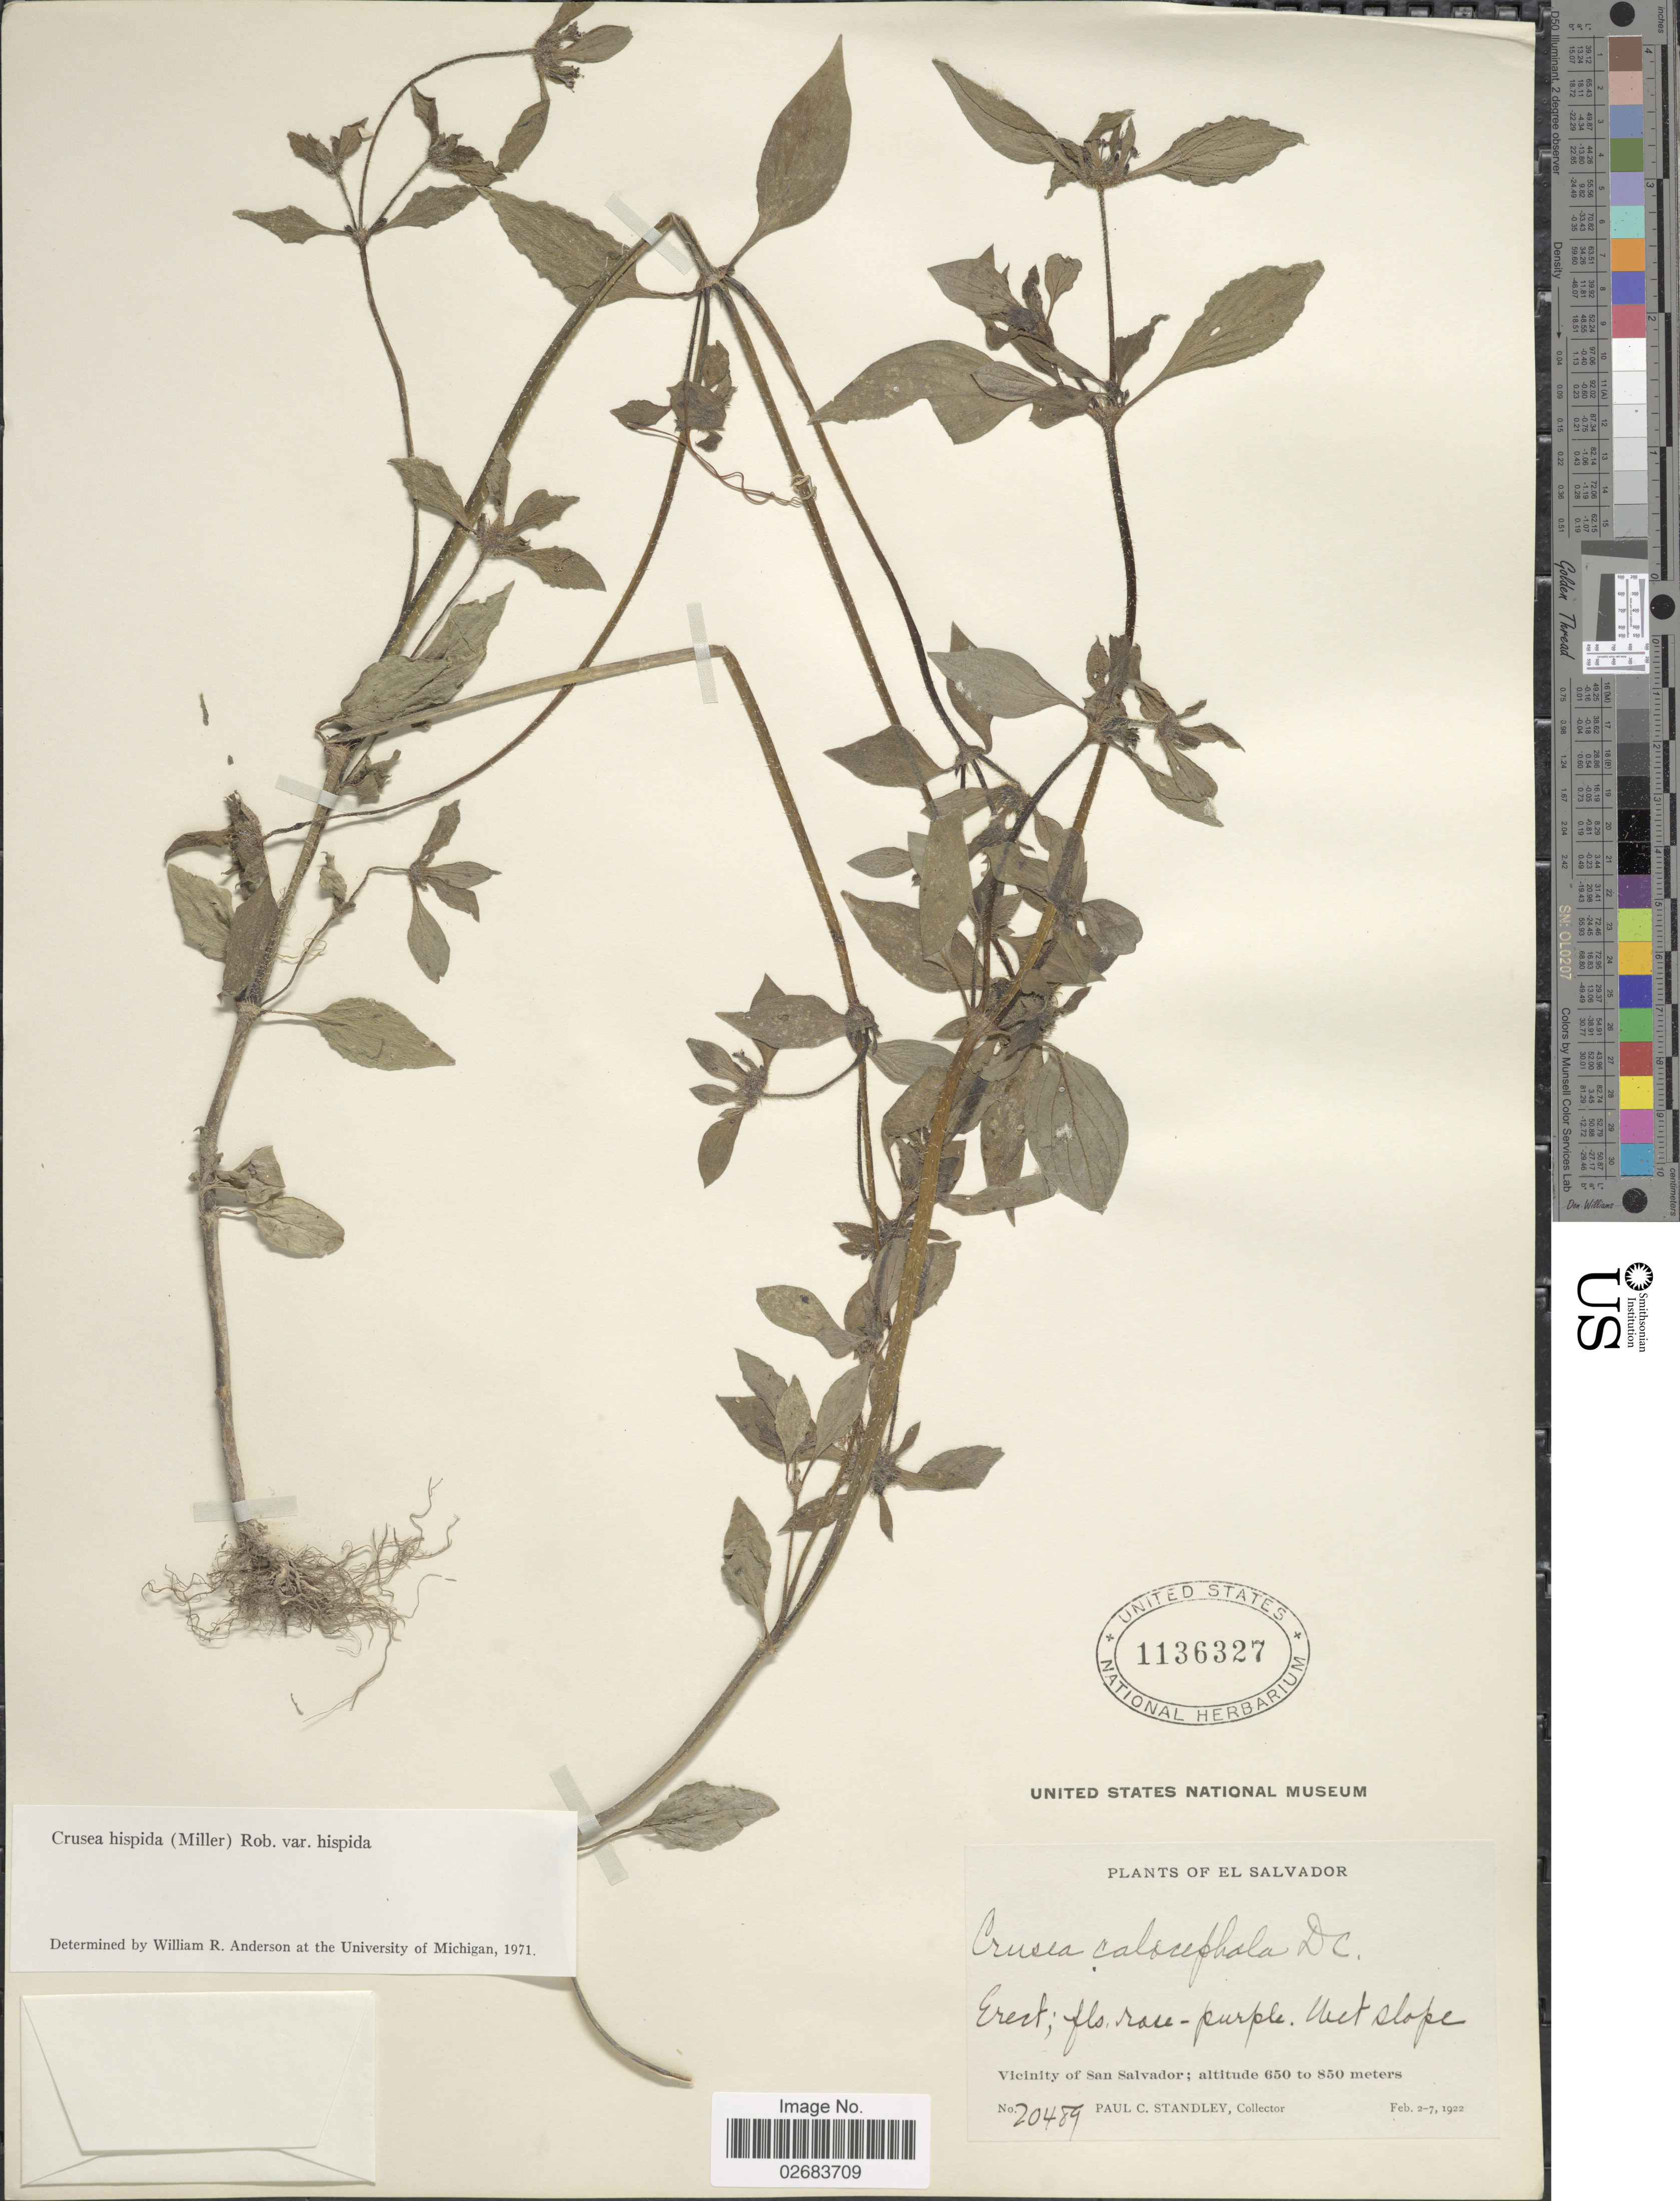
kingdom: Plantae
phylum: Tracheophyta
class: Magnoliopsida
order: Gentianales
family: Rubiaceae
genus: Crusea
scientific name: Crusea hispida var. hispida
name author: (Mill.) B.L. Rob.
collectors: P. C. Standley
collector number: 20489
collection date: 1922-02-02/1922-02-07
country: El Salvador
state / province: San Salvador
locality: Vicinity of San Salvador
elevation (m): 650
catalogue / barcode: US 1136327